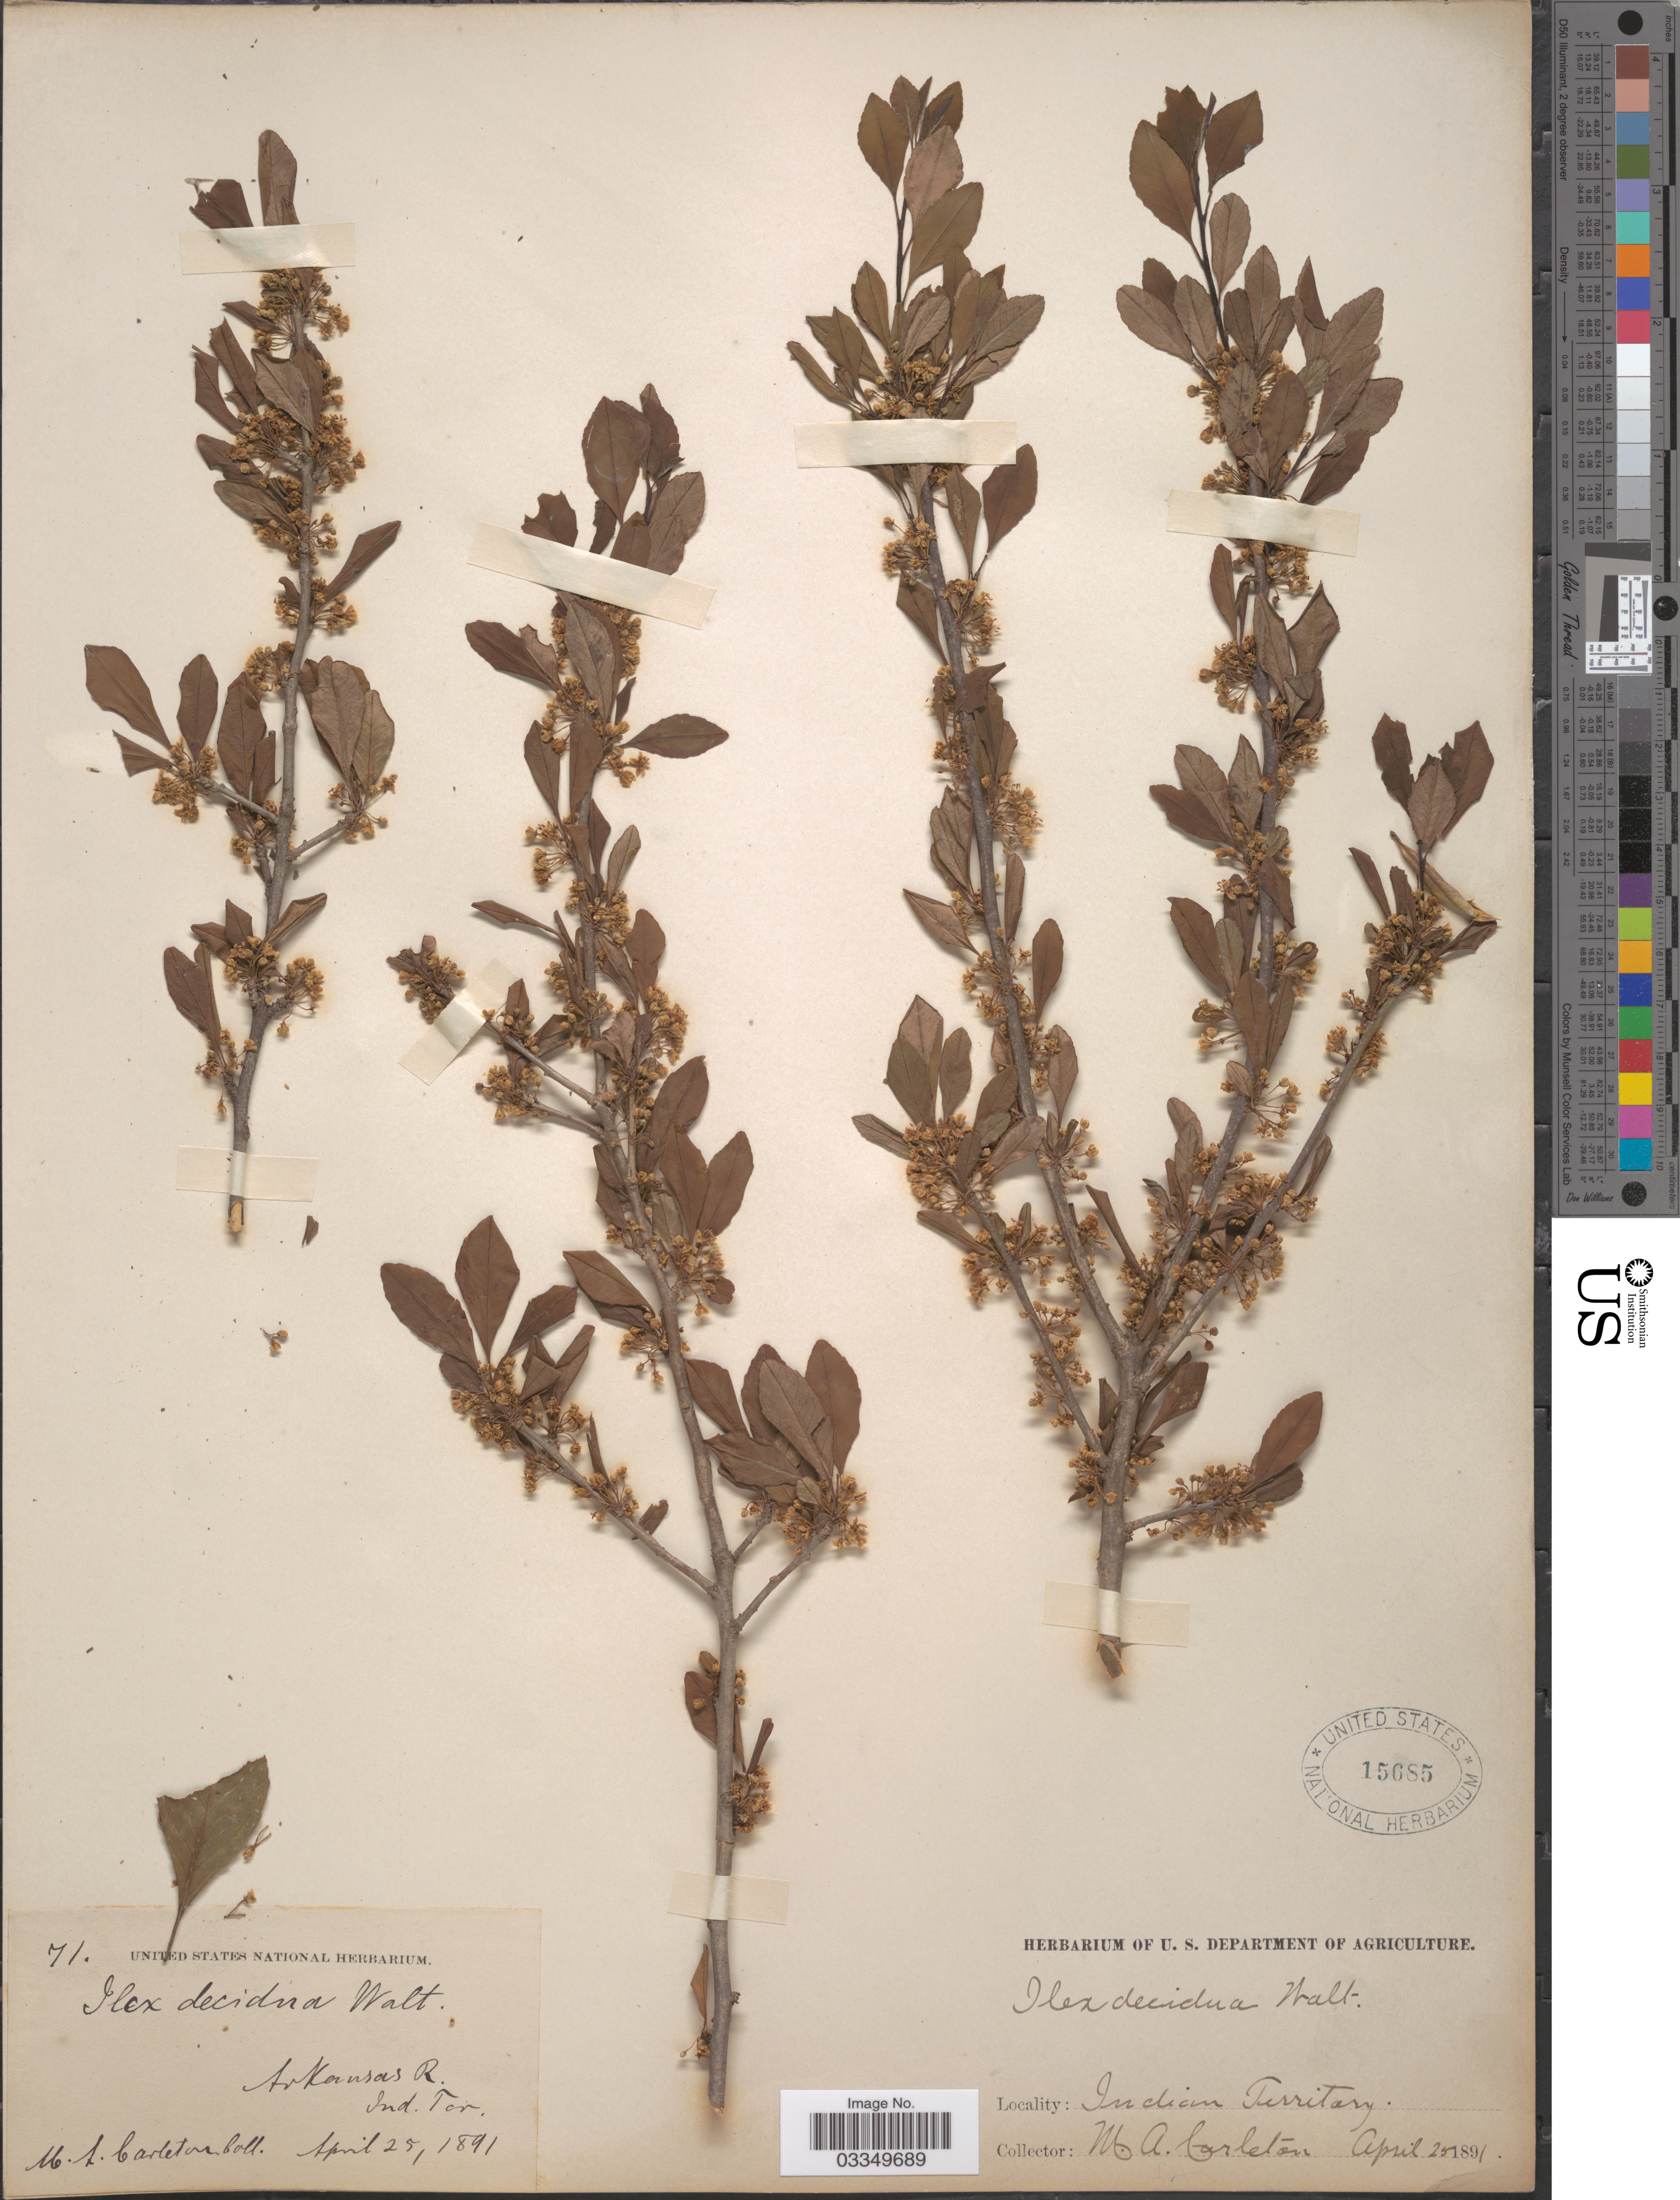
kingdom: Plantae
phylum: Tracheophyta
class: Magnoliopsida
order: Aquifoliales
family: Aquifoliaceae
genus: Ilex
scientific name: Ilex decidua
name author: Walter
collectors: M. A. Carleton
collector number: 71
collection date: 1891-04-25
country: United States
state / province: Oklahoma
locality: Arkansas R. Indian Territory.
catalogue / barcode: US 15685